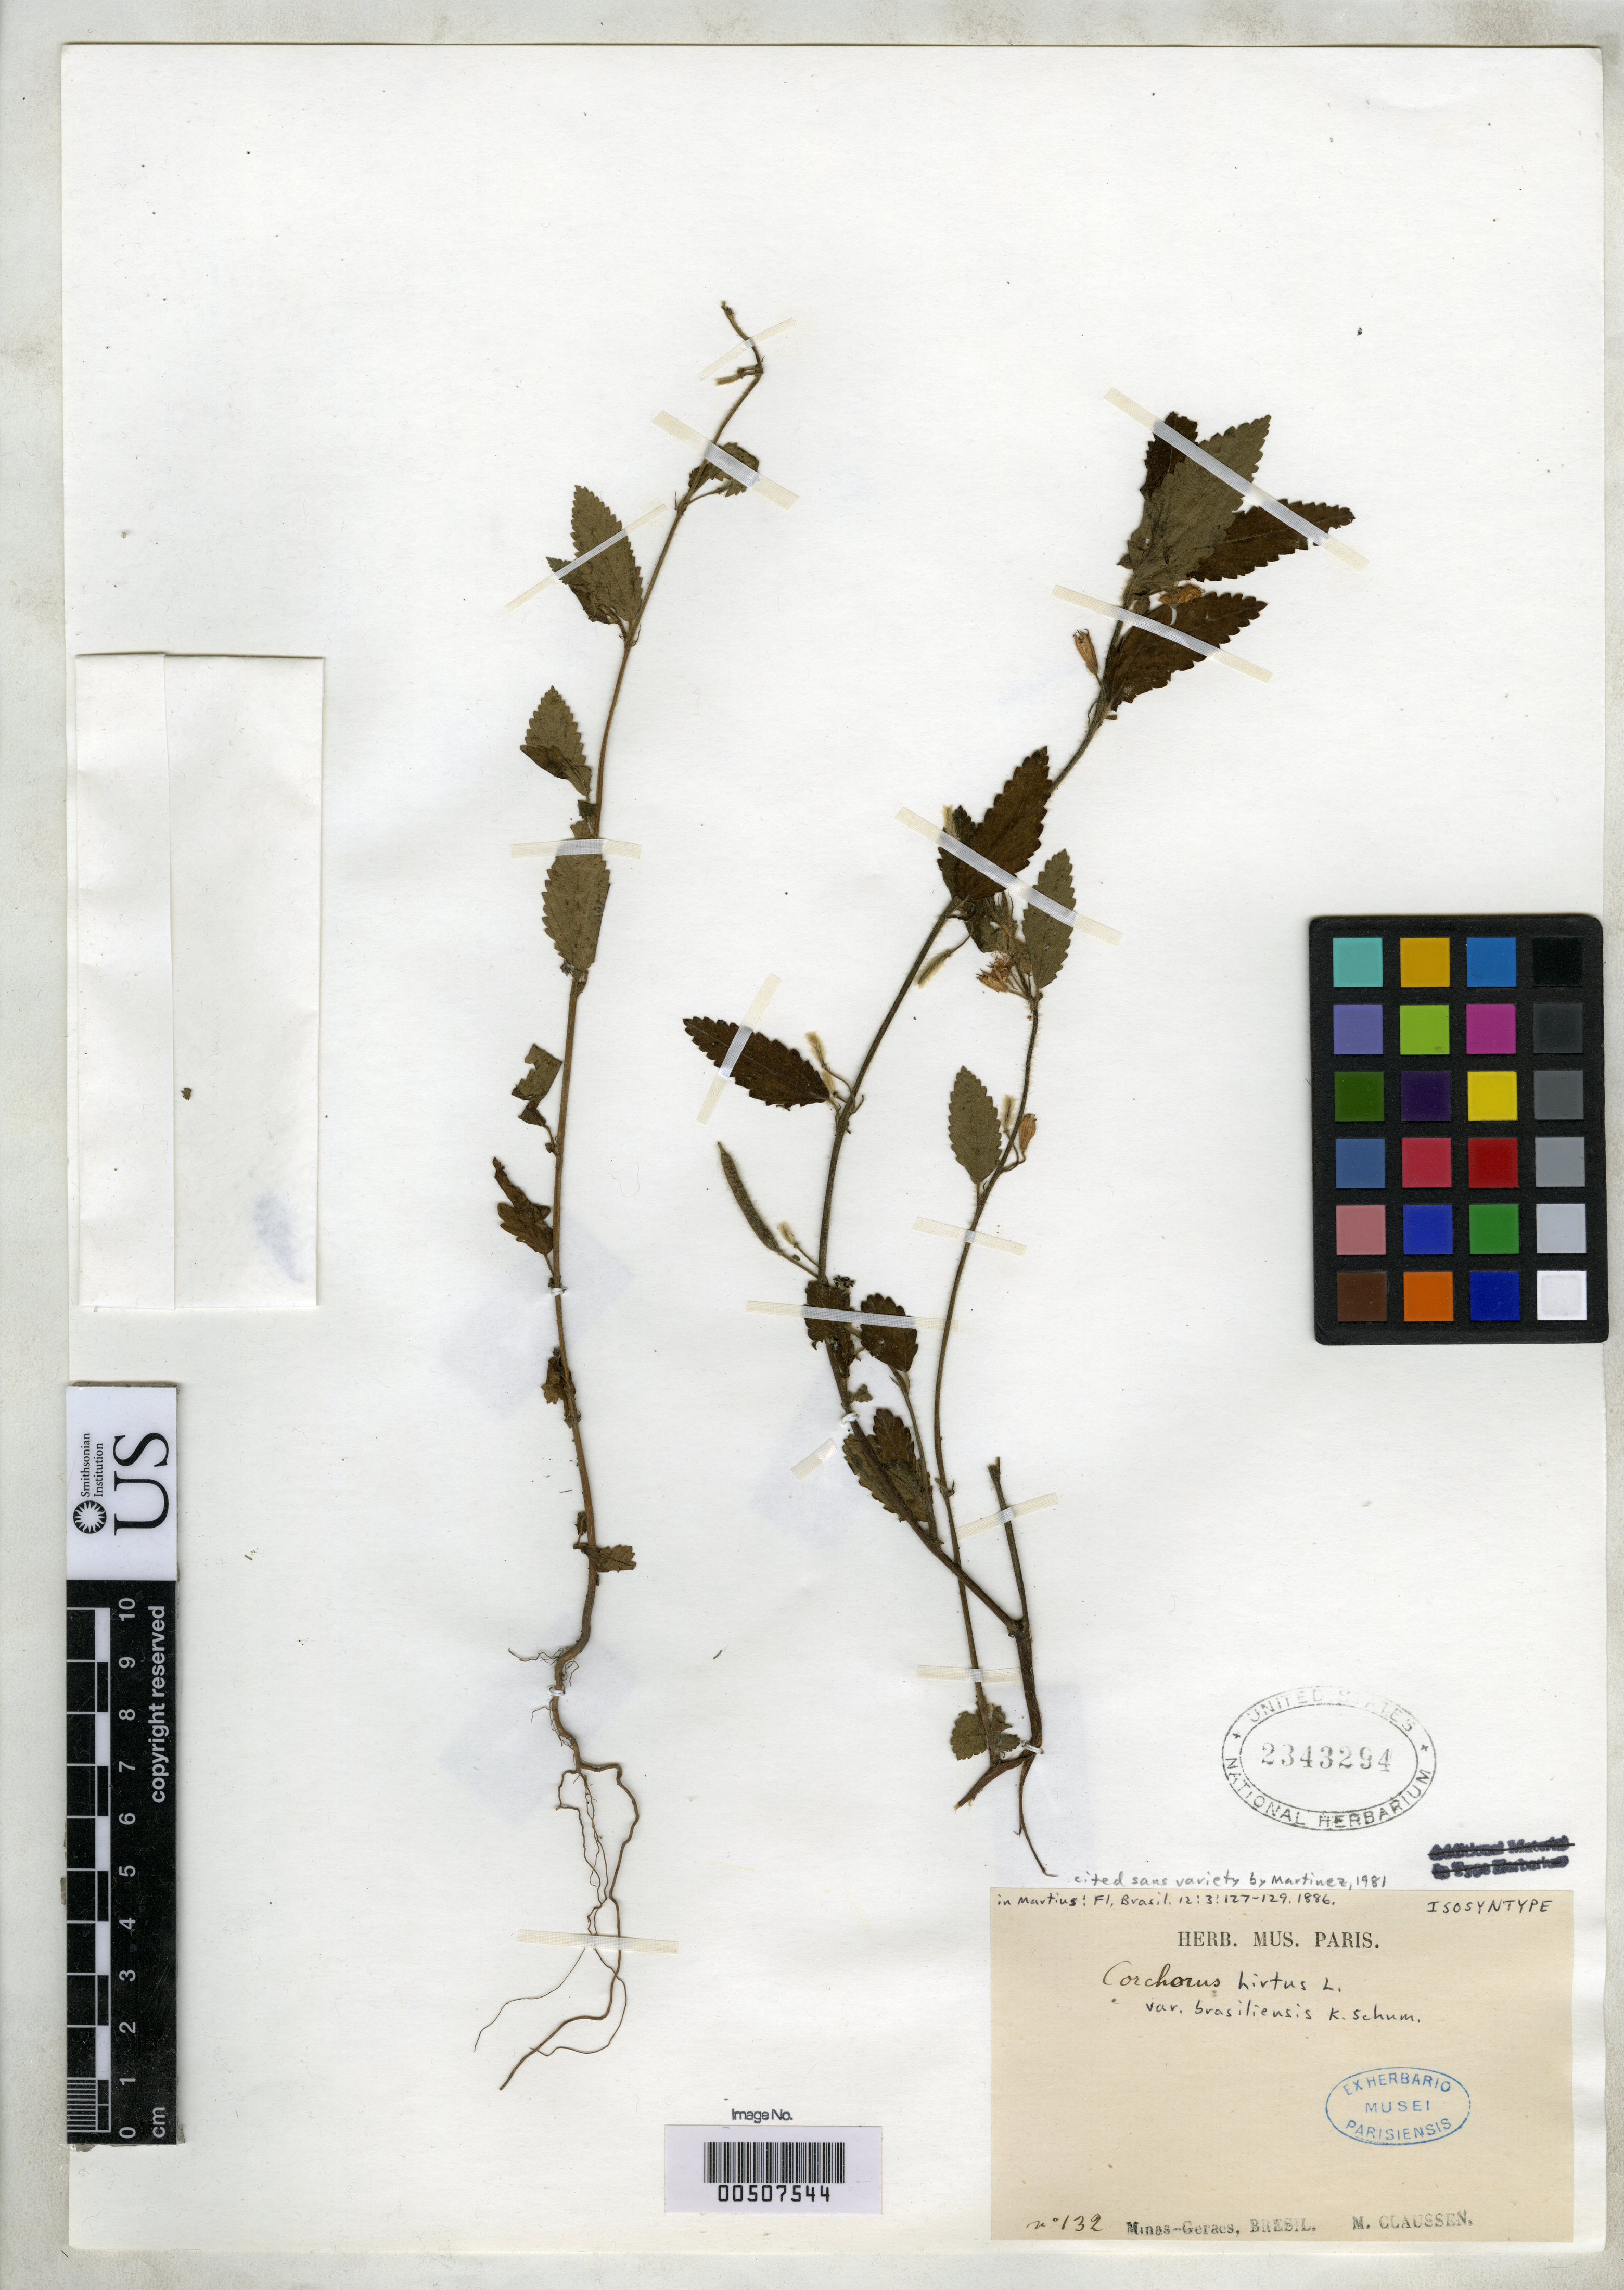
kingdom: Plantae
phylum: Tracheophyta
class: Magnoliopsida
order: Malvales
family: Malvaceae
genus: Corchorus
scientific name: Corchorus hirtus var. brasiliensis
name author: K. Schum. in Mart.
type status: Isosyntype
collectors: M. Claussen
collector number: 132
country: Brazil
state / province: Minas Gerais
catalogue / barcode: US 2343294